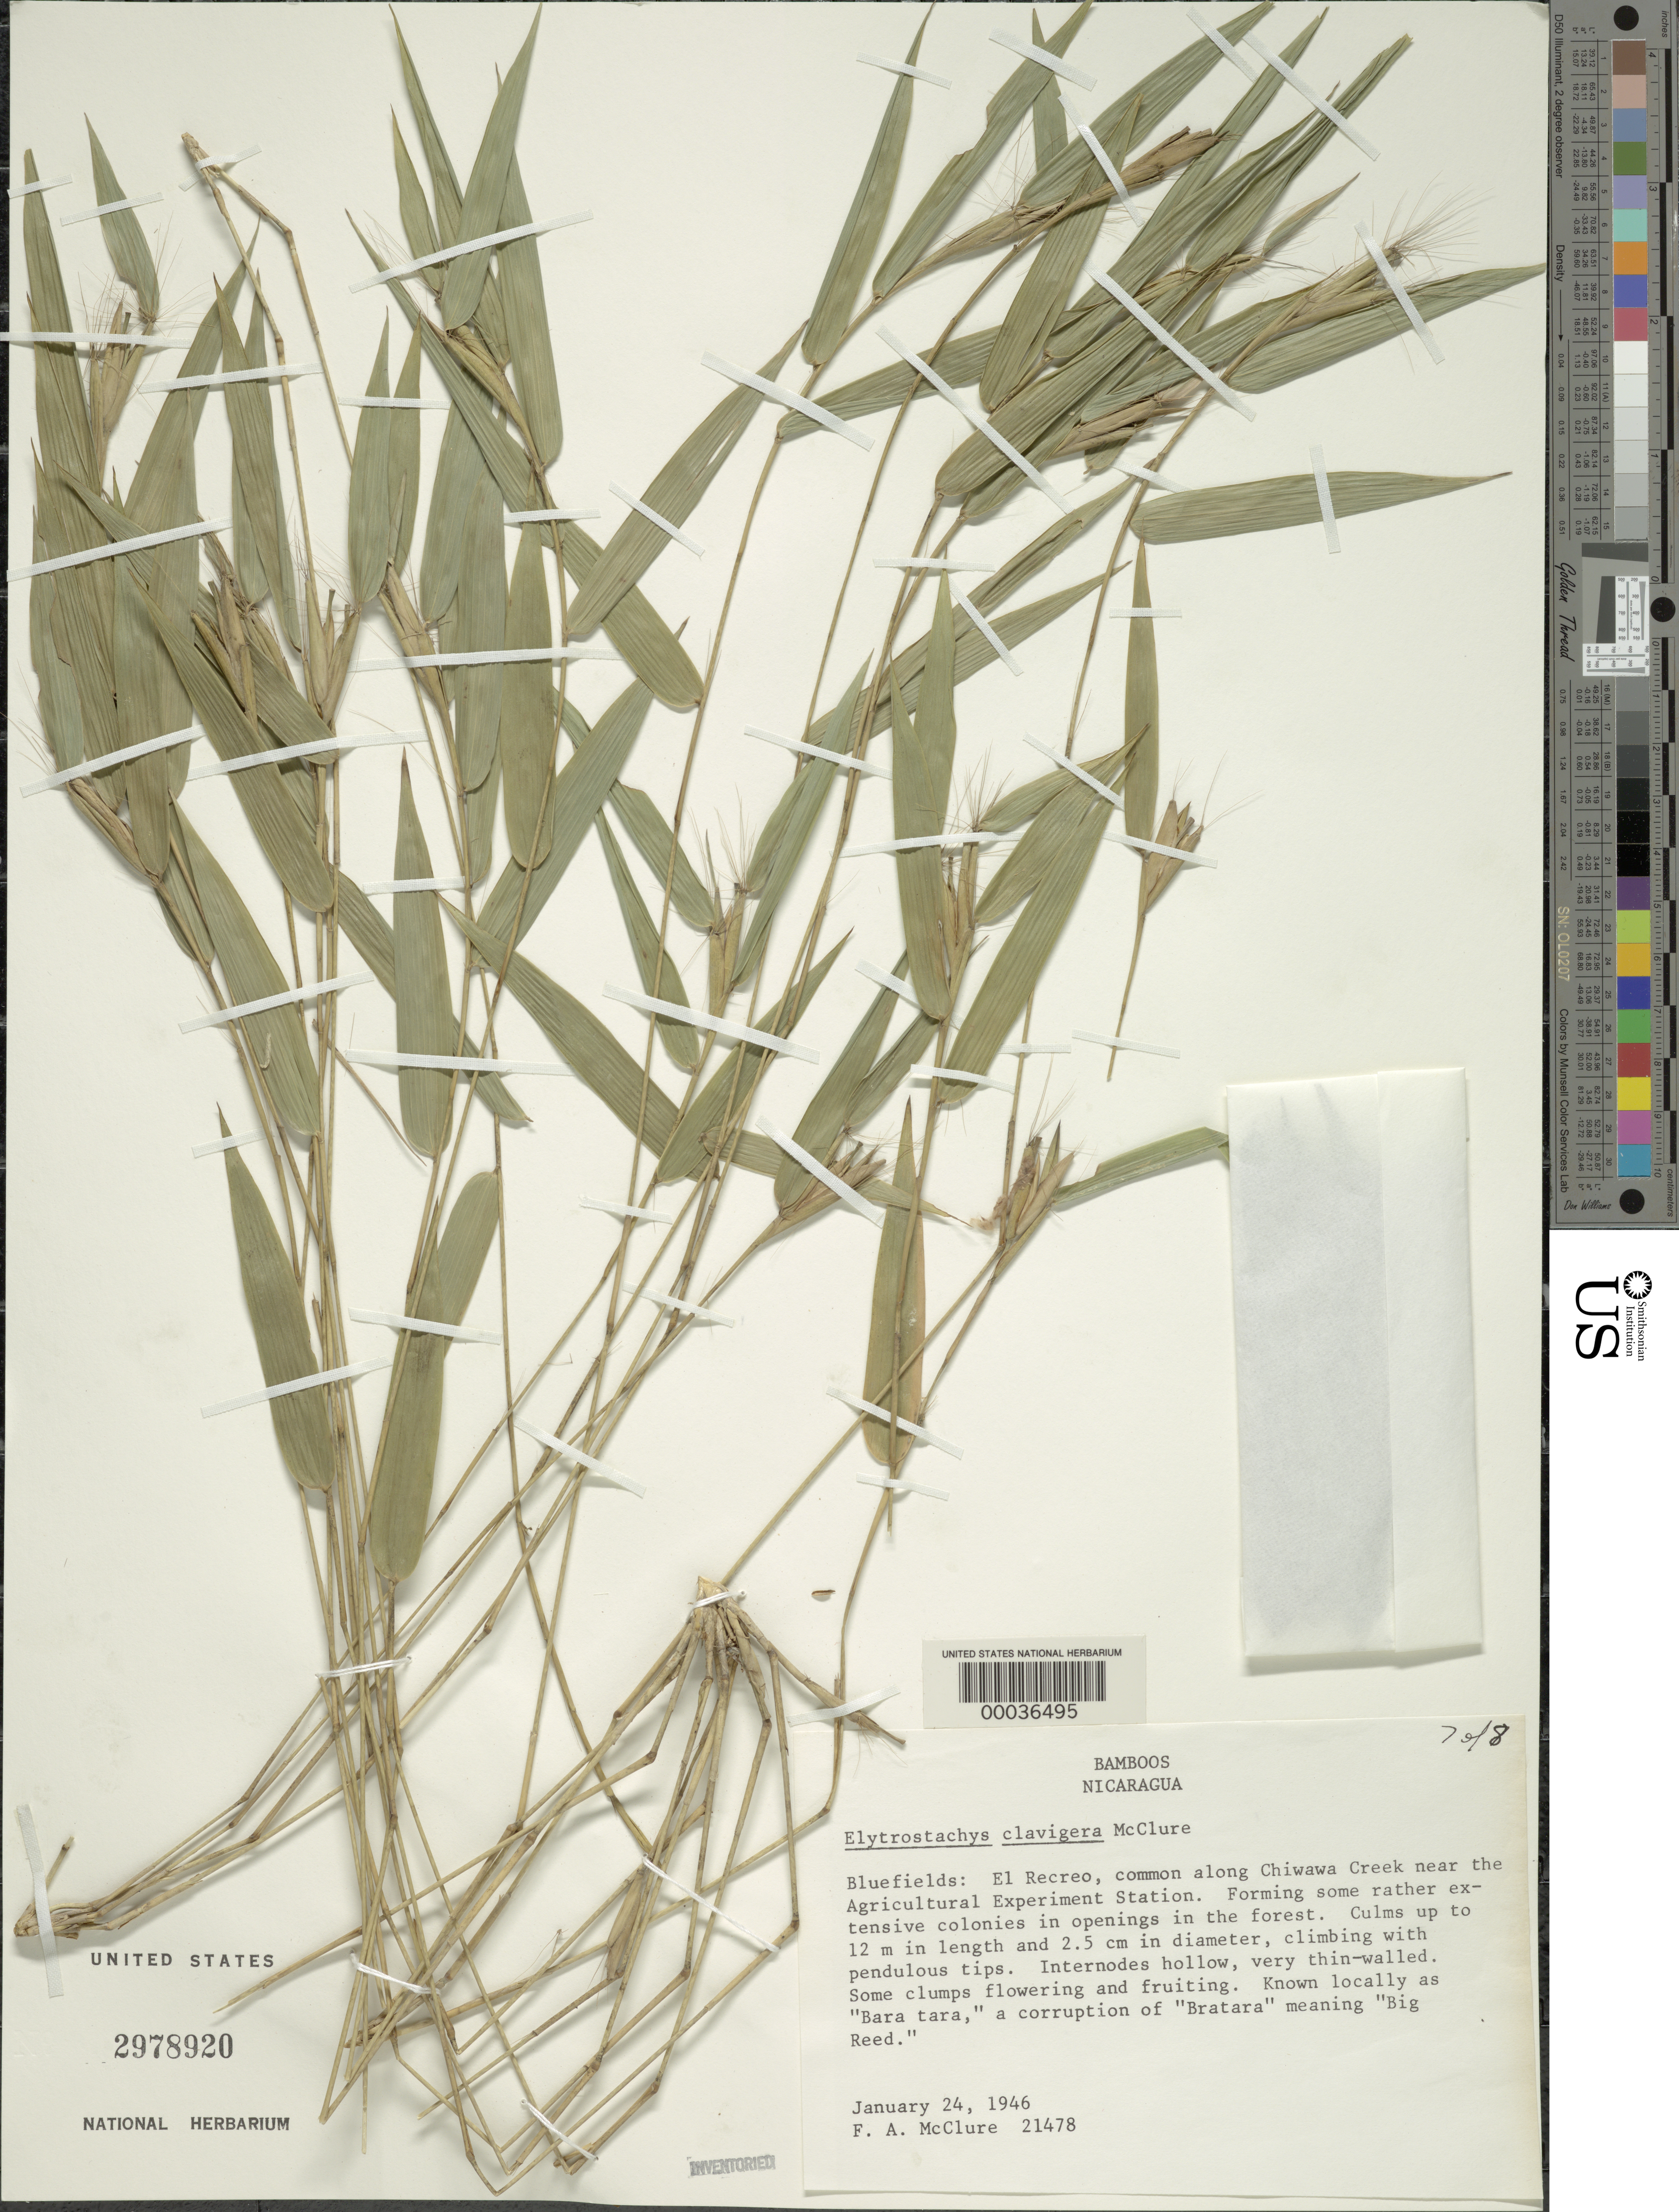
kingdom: Plantae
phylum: Tracheophyta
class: Liliopsida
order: Poales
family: Poaceae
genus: Elytrostachys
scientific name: Elytrostachys clavigera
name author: McClure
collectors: F. A. McClure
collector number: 21478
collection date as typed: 24 Jan 1946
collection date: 1946-01-24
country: Nicaragua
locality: Bluefields: el recreo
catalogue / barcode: US 2978920